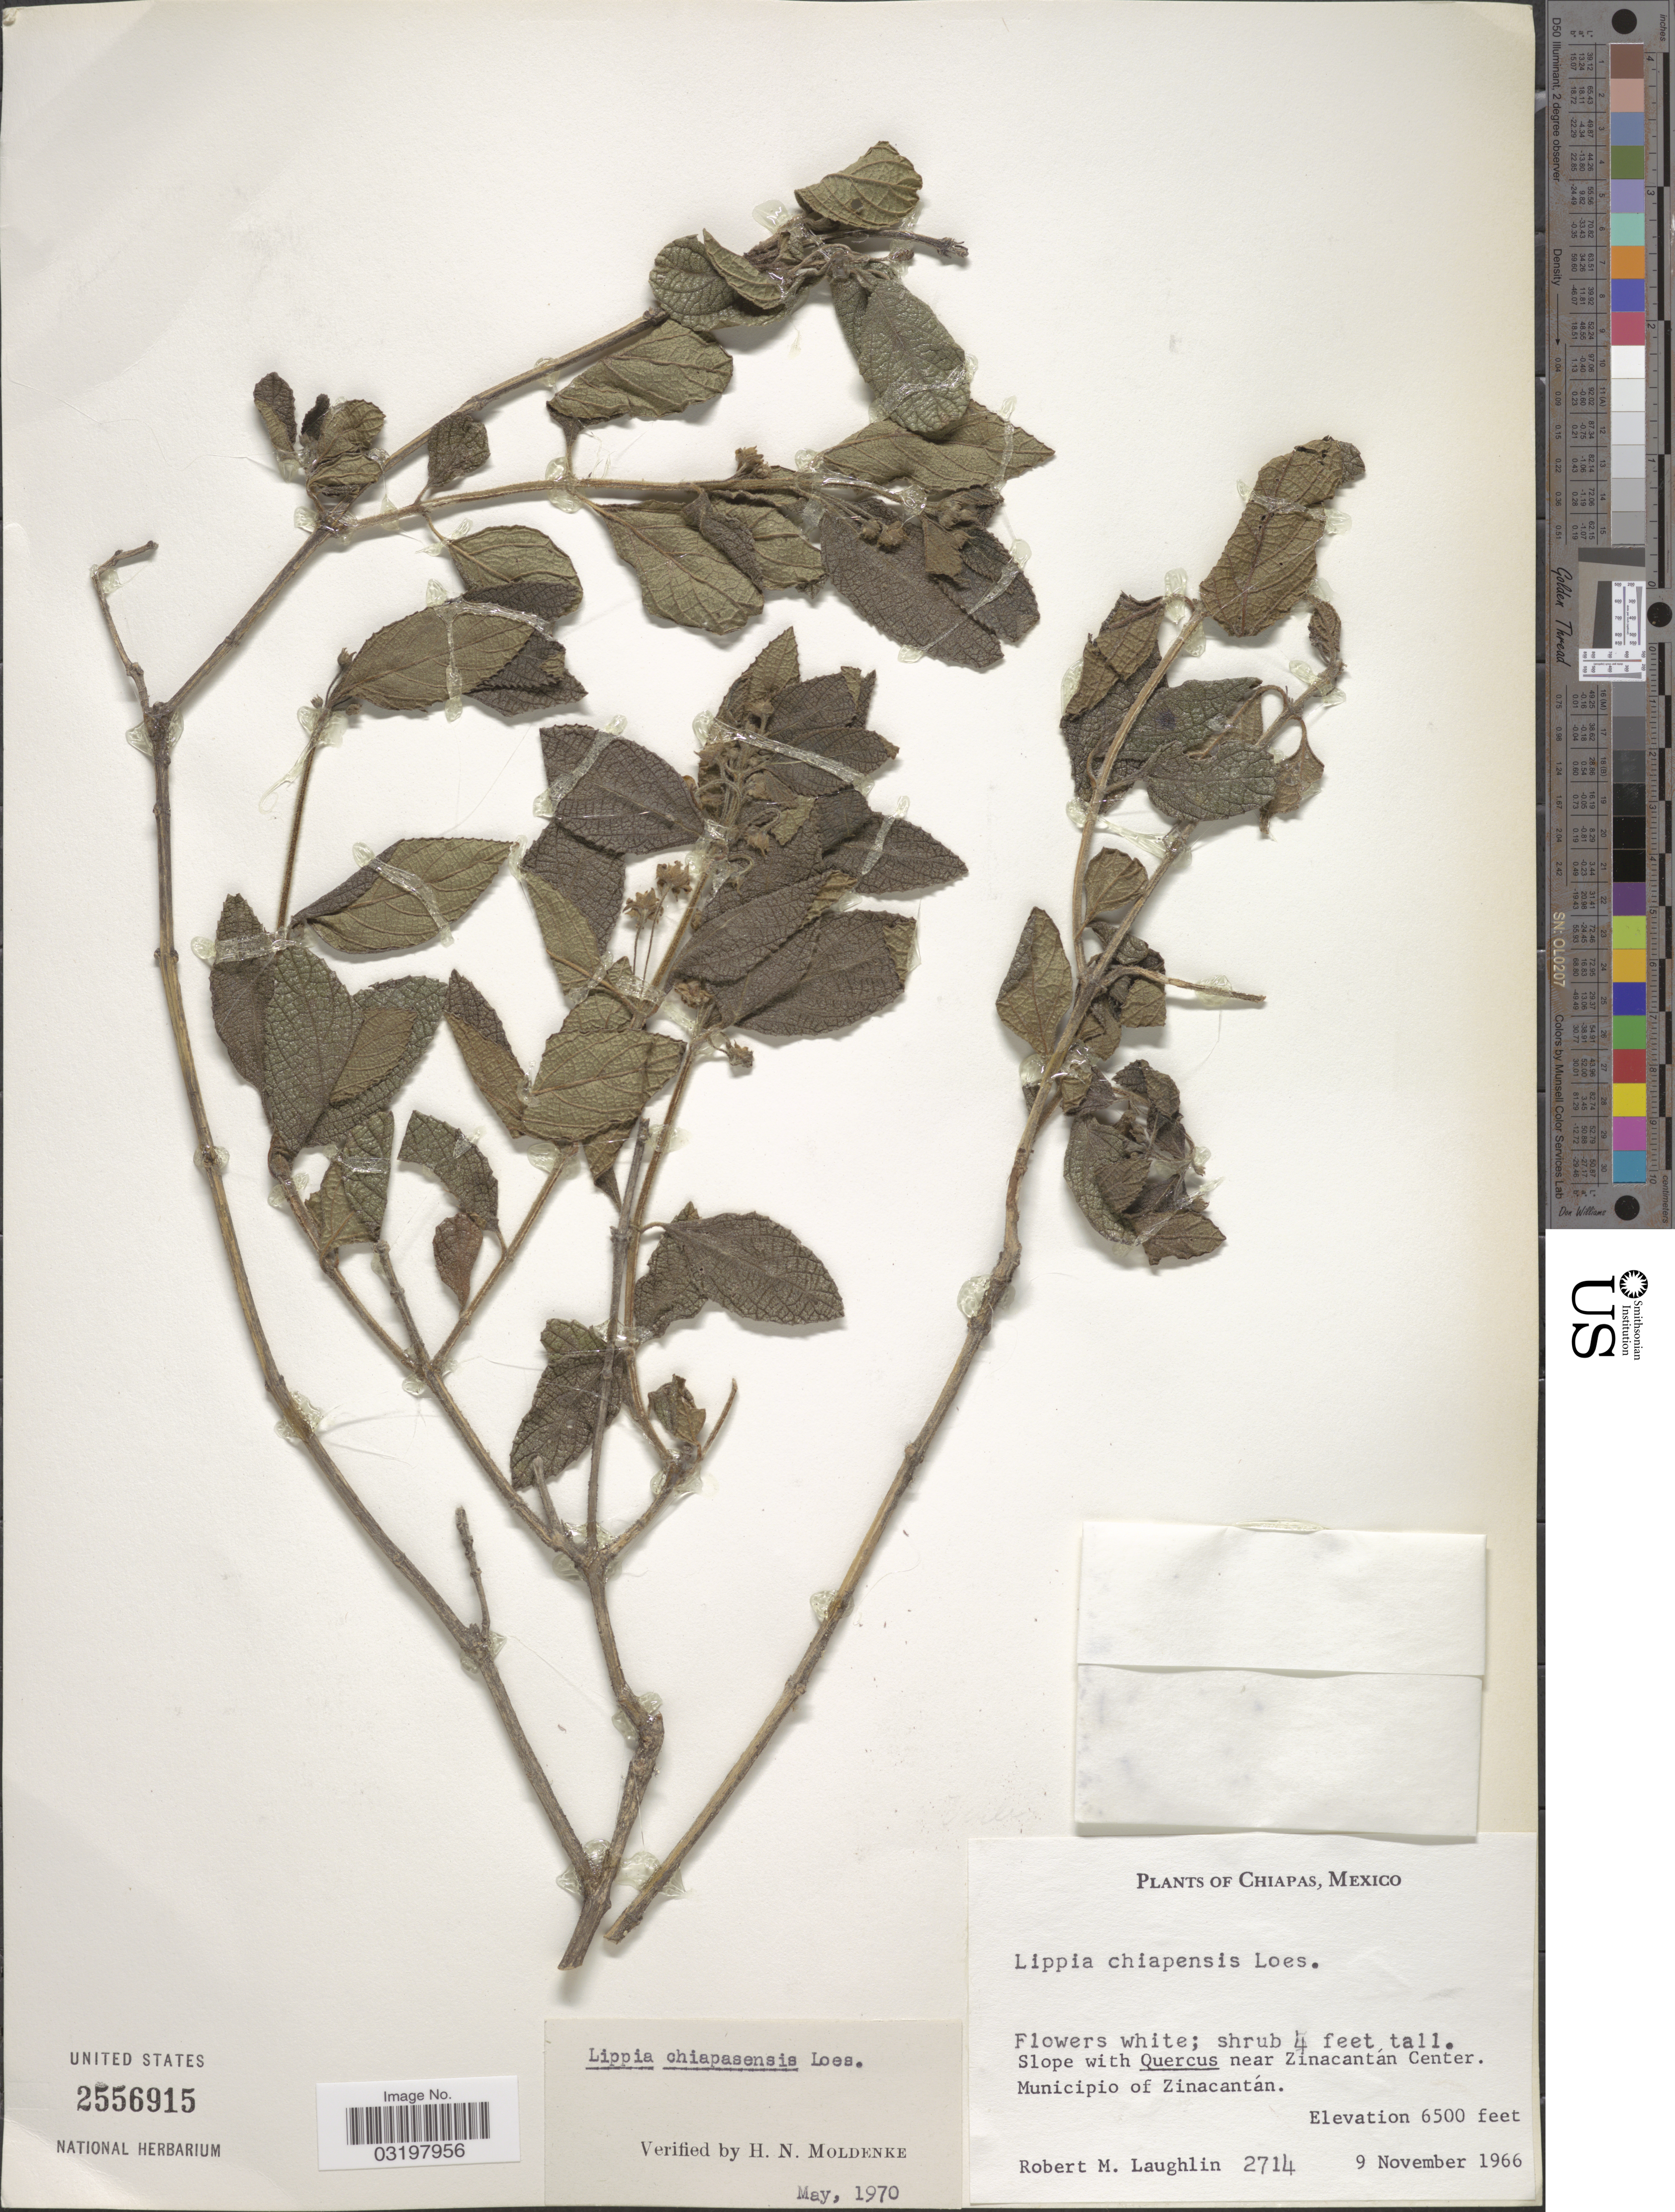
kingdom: Plantae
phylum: Tracheophyta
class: Magnoliopsida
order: Lamiales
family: Verbenaceae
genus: Lippia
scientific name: Lippia chiapasensis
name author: Loes.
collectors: R. McLaughlin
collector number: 2714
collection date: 1966-11-09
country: Mexico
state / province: Chiapas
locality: Near Zinacantán Center. Municipio of Zinacantán.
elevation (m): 1981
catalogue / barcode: US 2556915